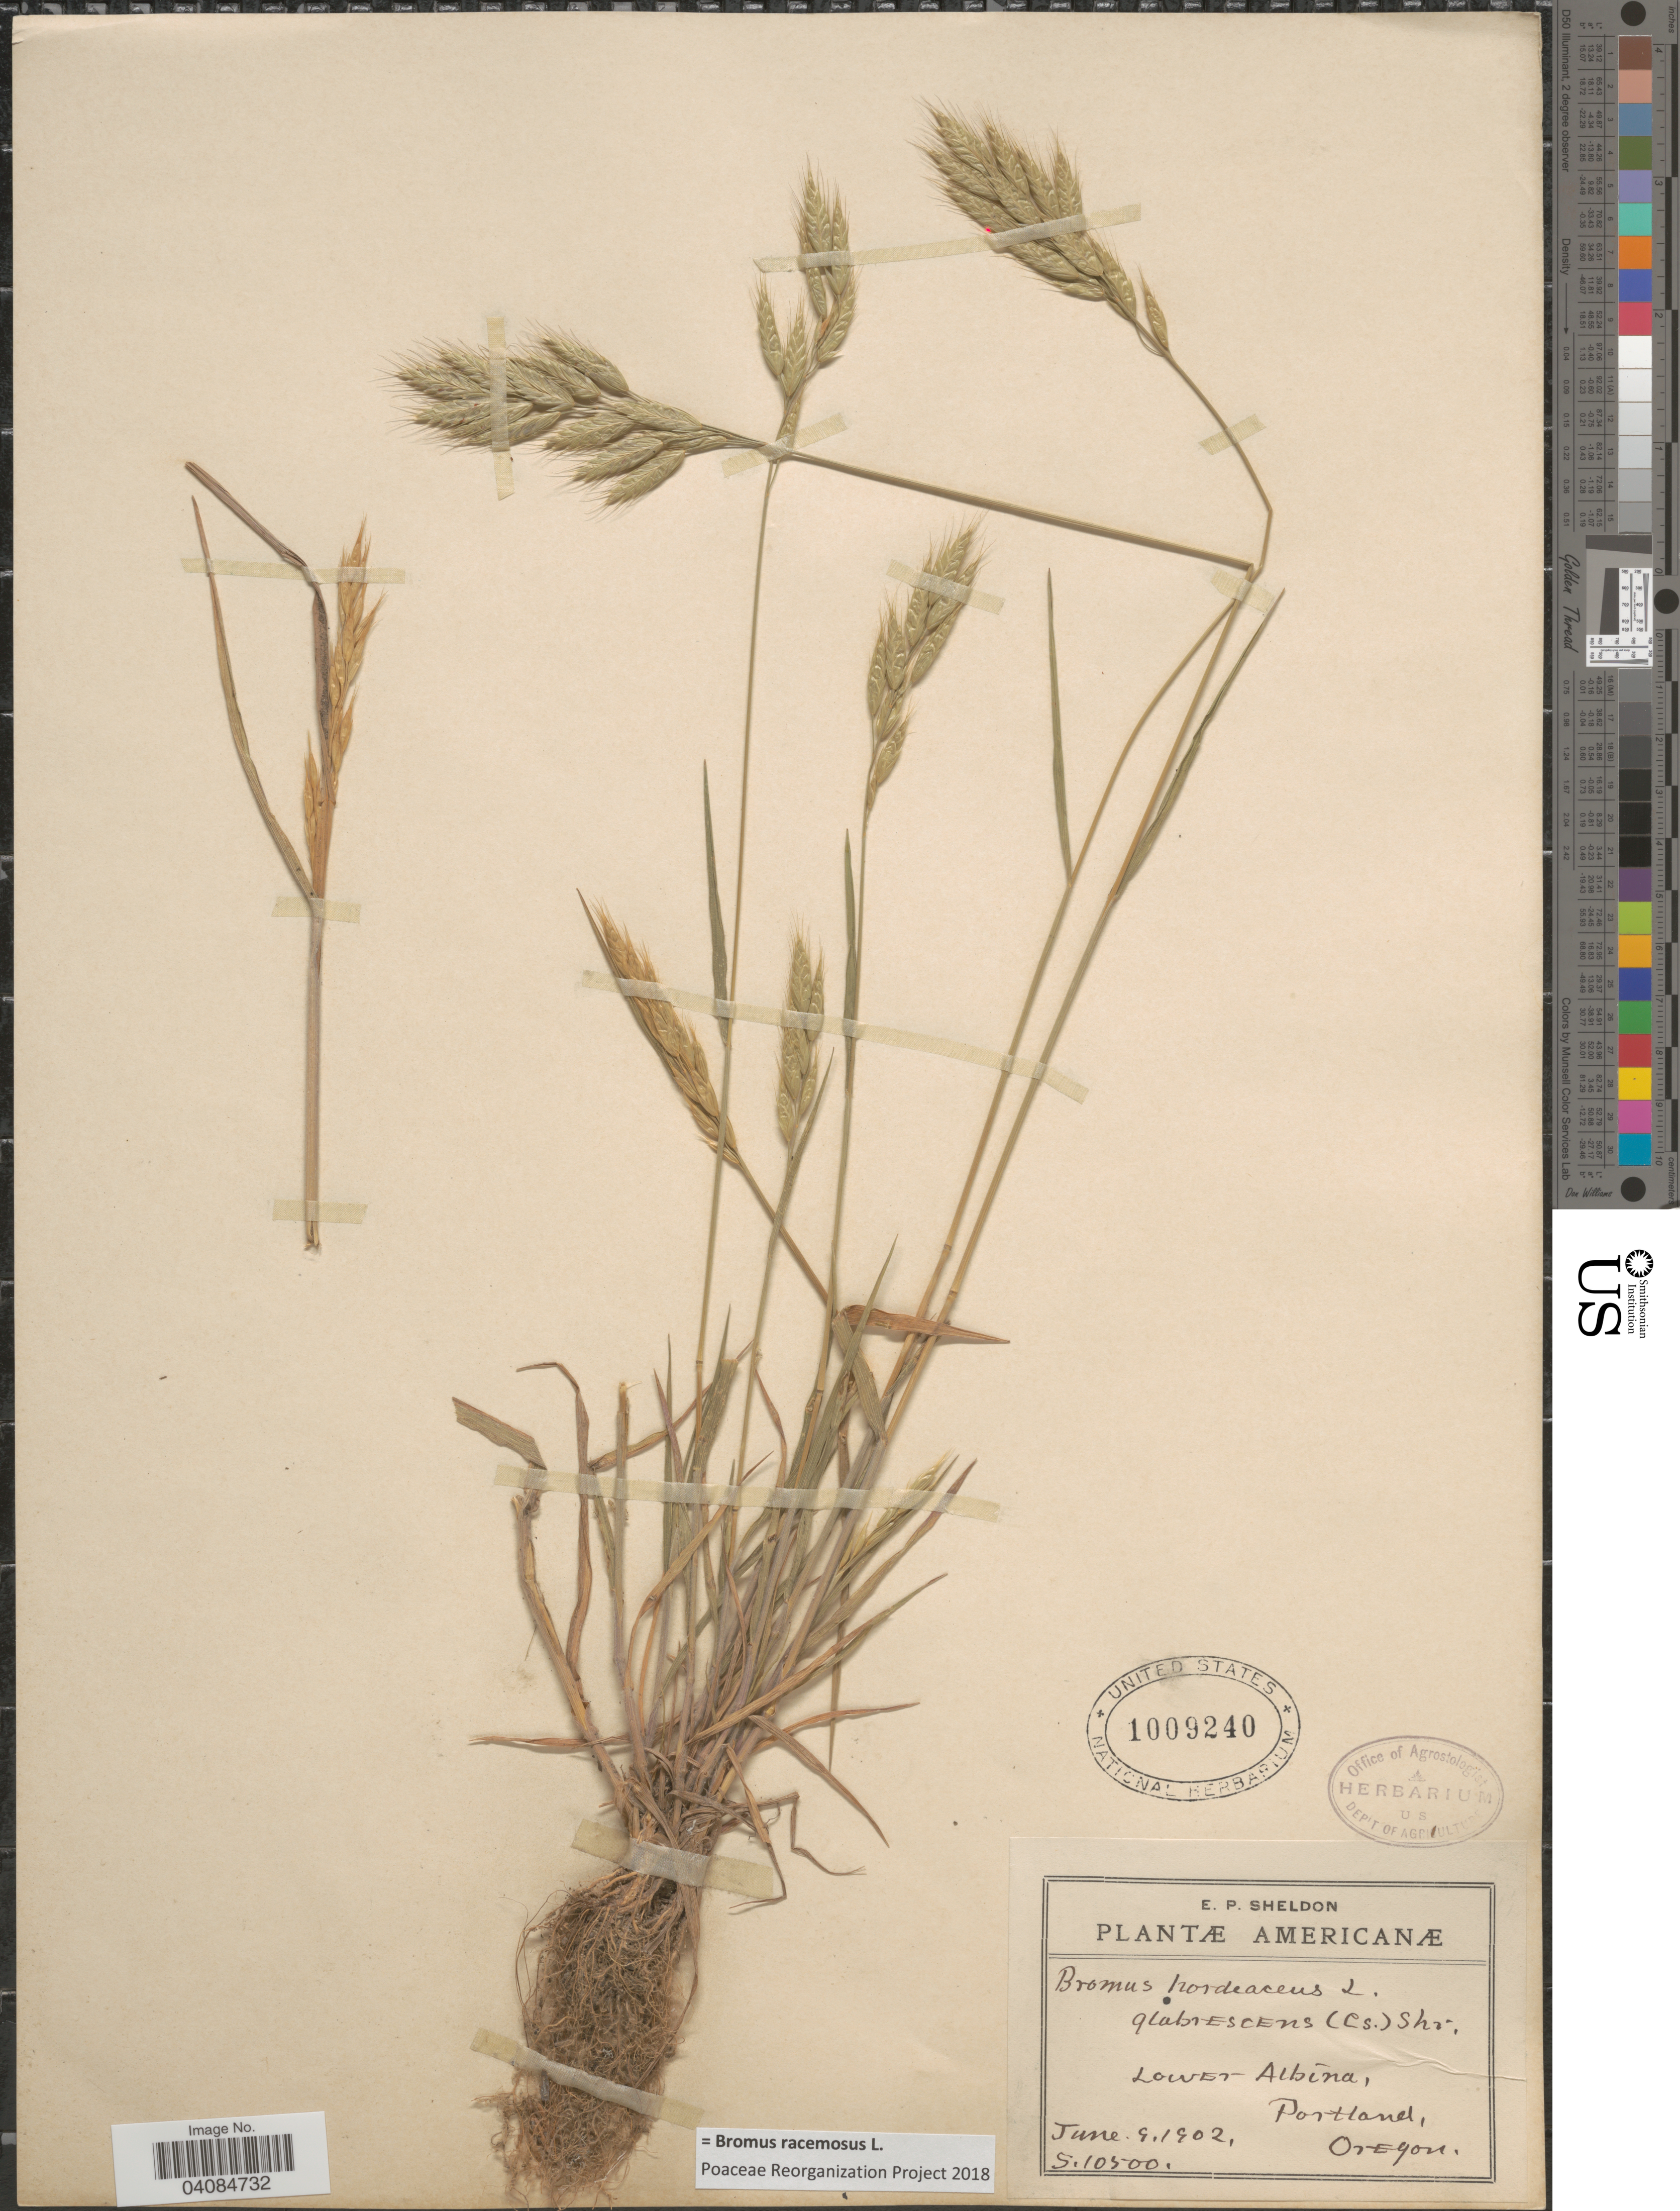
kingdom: Plantae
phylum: Tracheophyta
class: Liliopsida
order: Poales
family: Poaceae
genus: Bromus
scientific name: Bromus racemosus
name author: L.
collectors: E. P. Sheldon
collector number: S10500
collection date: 1902-06-09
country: United States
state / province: Oregon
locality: Lower Albina, Portland.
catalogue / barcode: US 1009240